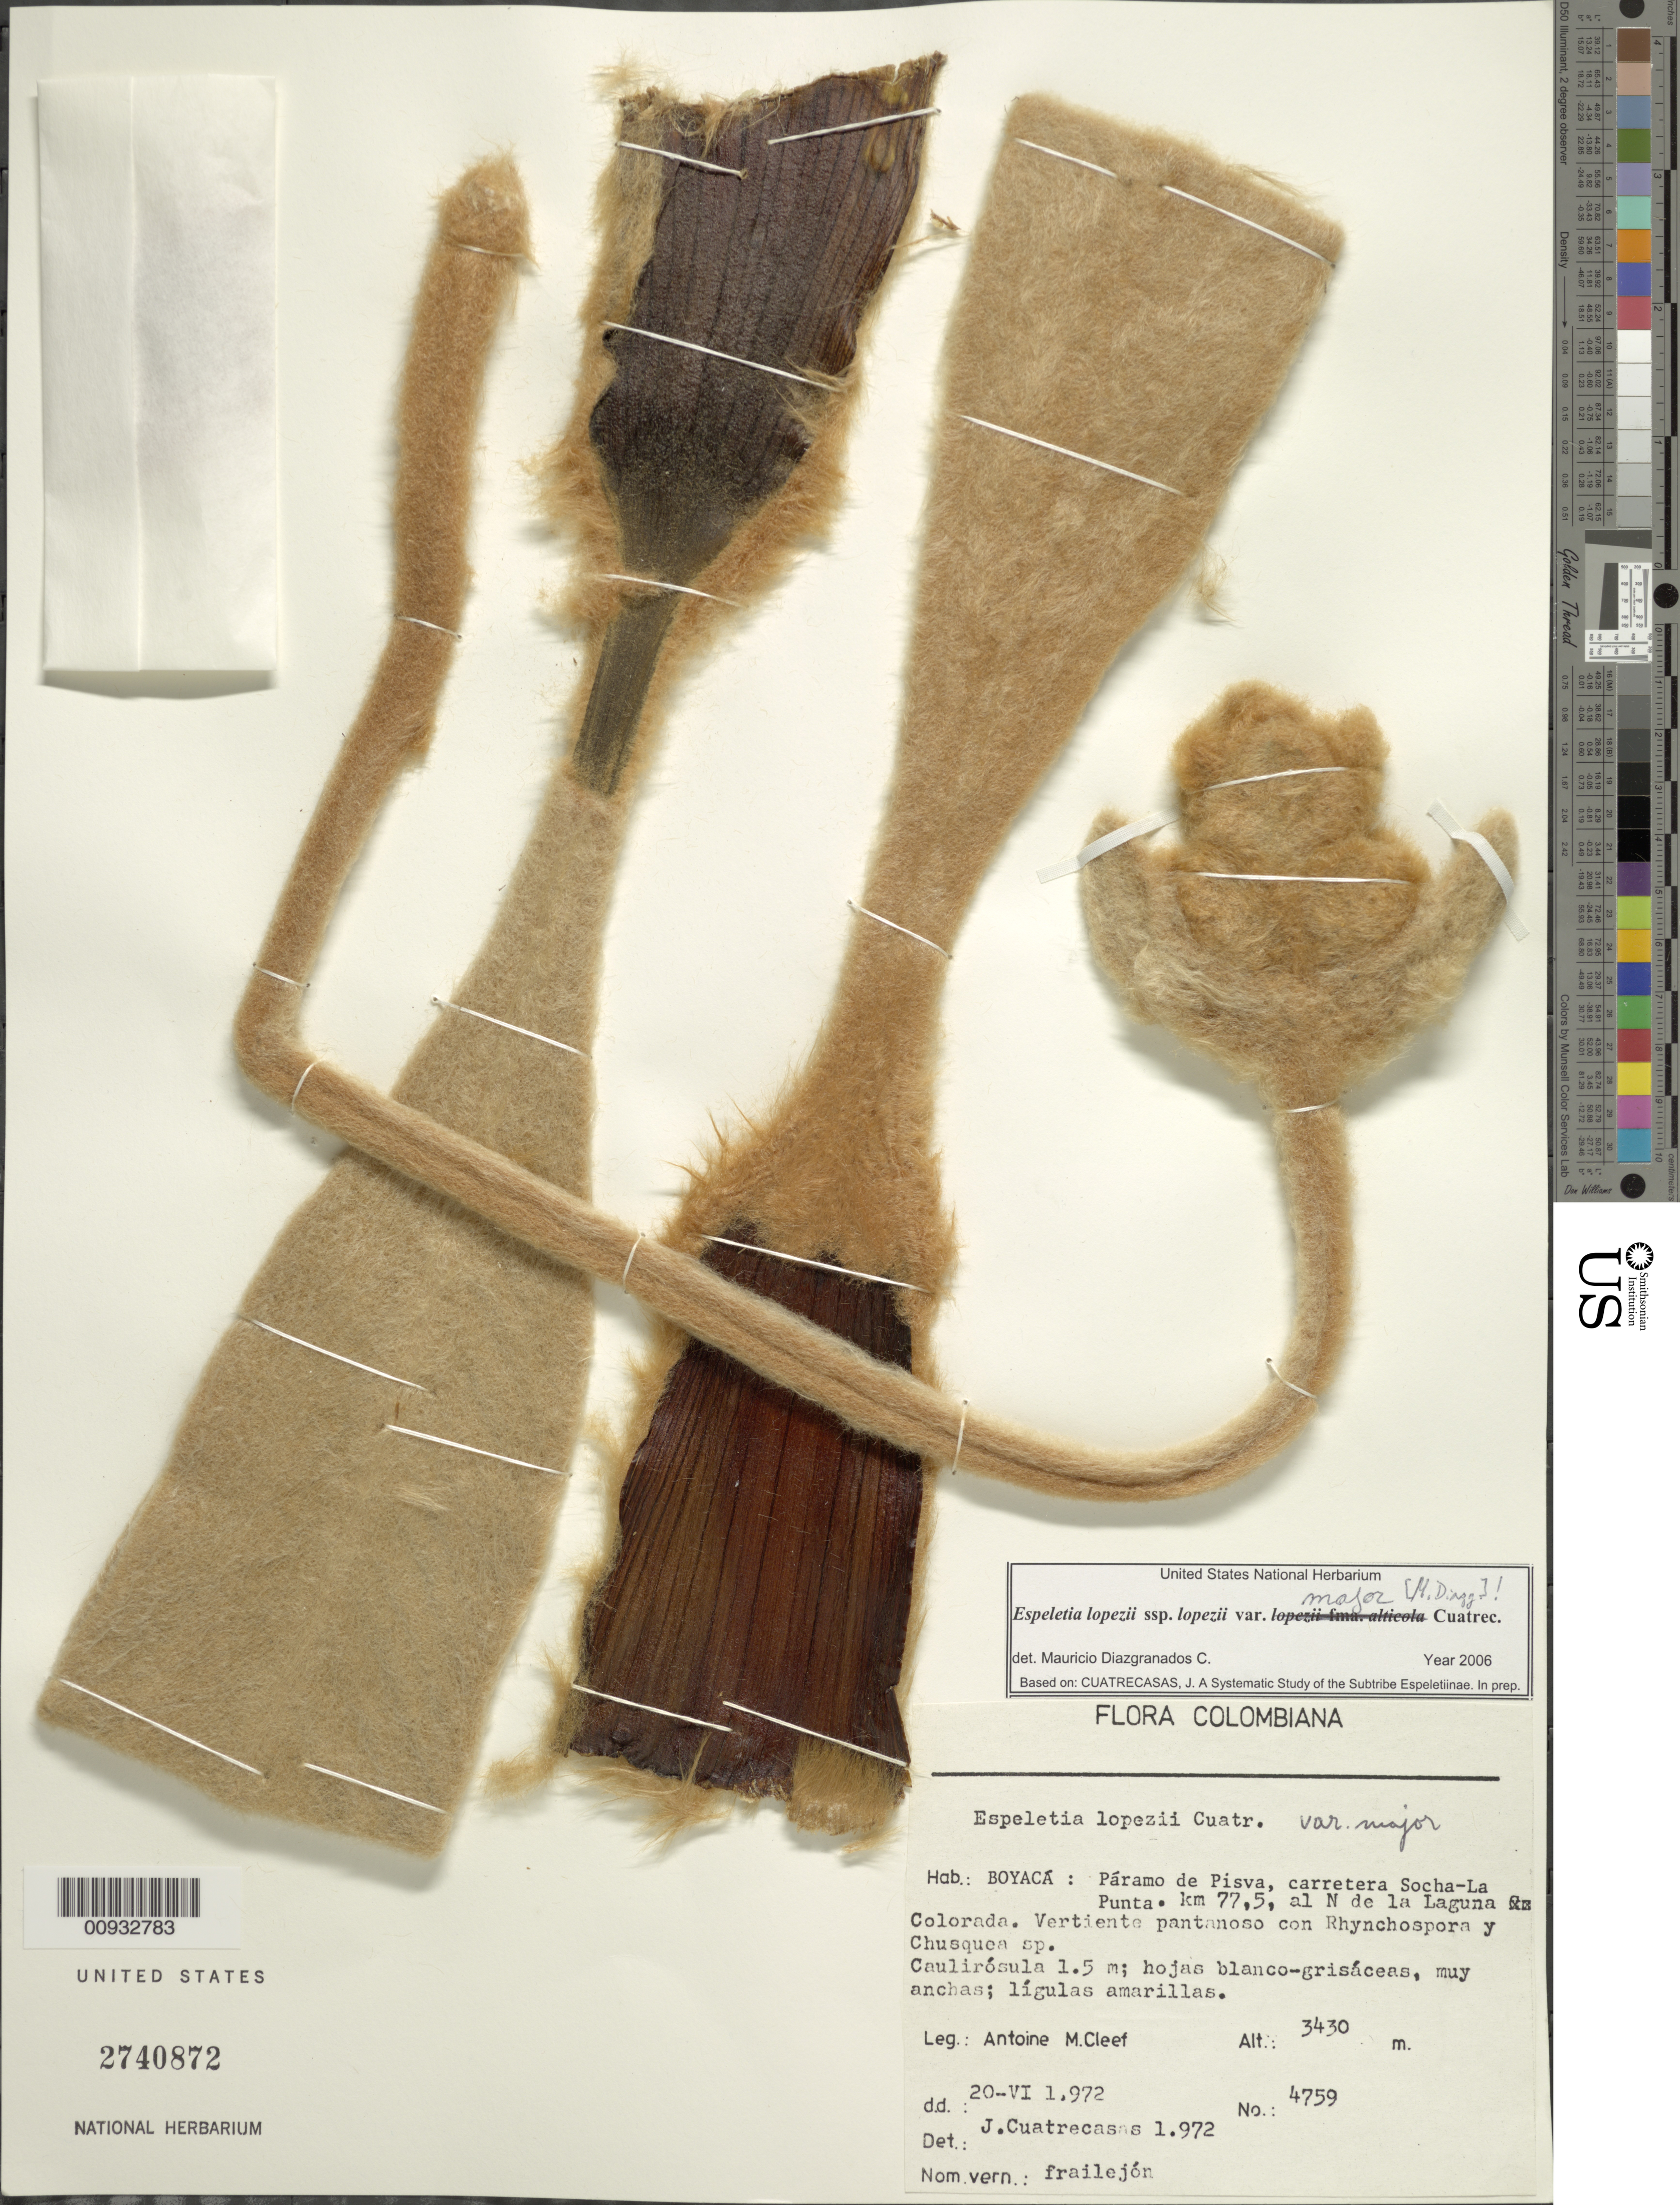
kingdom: Plantae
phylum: Tracheophyta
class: Magnoliopsida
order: Asterales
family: Asteraceae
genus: Espeletia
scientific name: Espeletia lopezii var. major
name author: Cuatrec.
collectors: A. M. Cleef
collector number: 4759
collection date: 1972-06-20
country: Colombia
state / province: Boyacá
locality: Paramo de Pisva, carretera Socha-La Punta. km 77,5 al N de la Laguna Colorada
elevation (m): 3430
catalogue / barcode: US 2740872